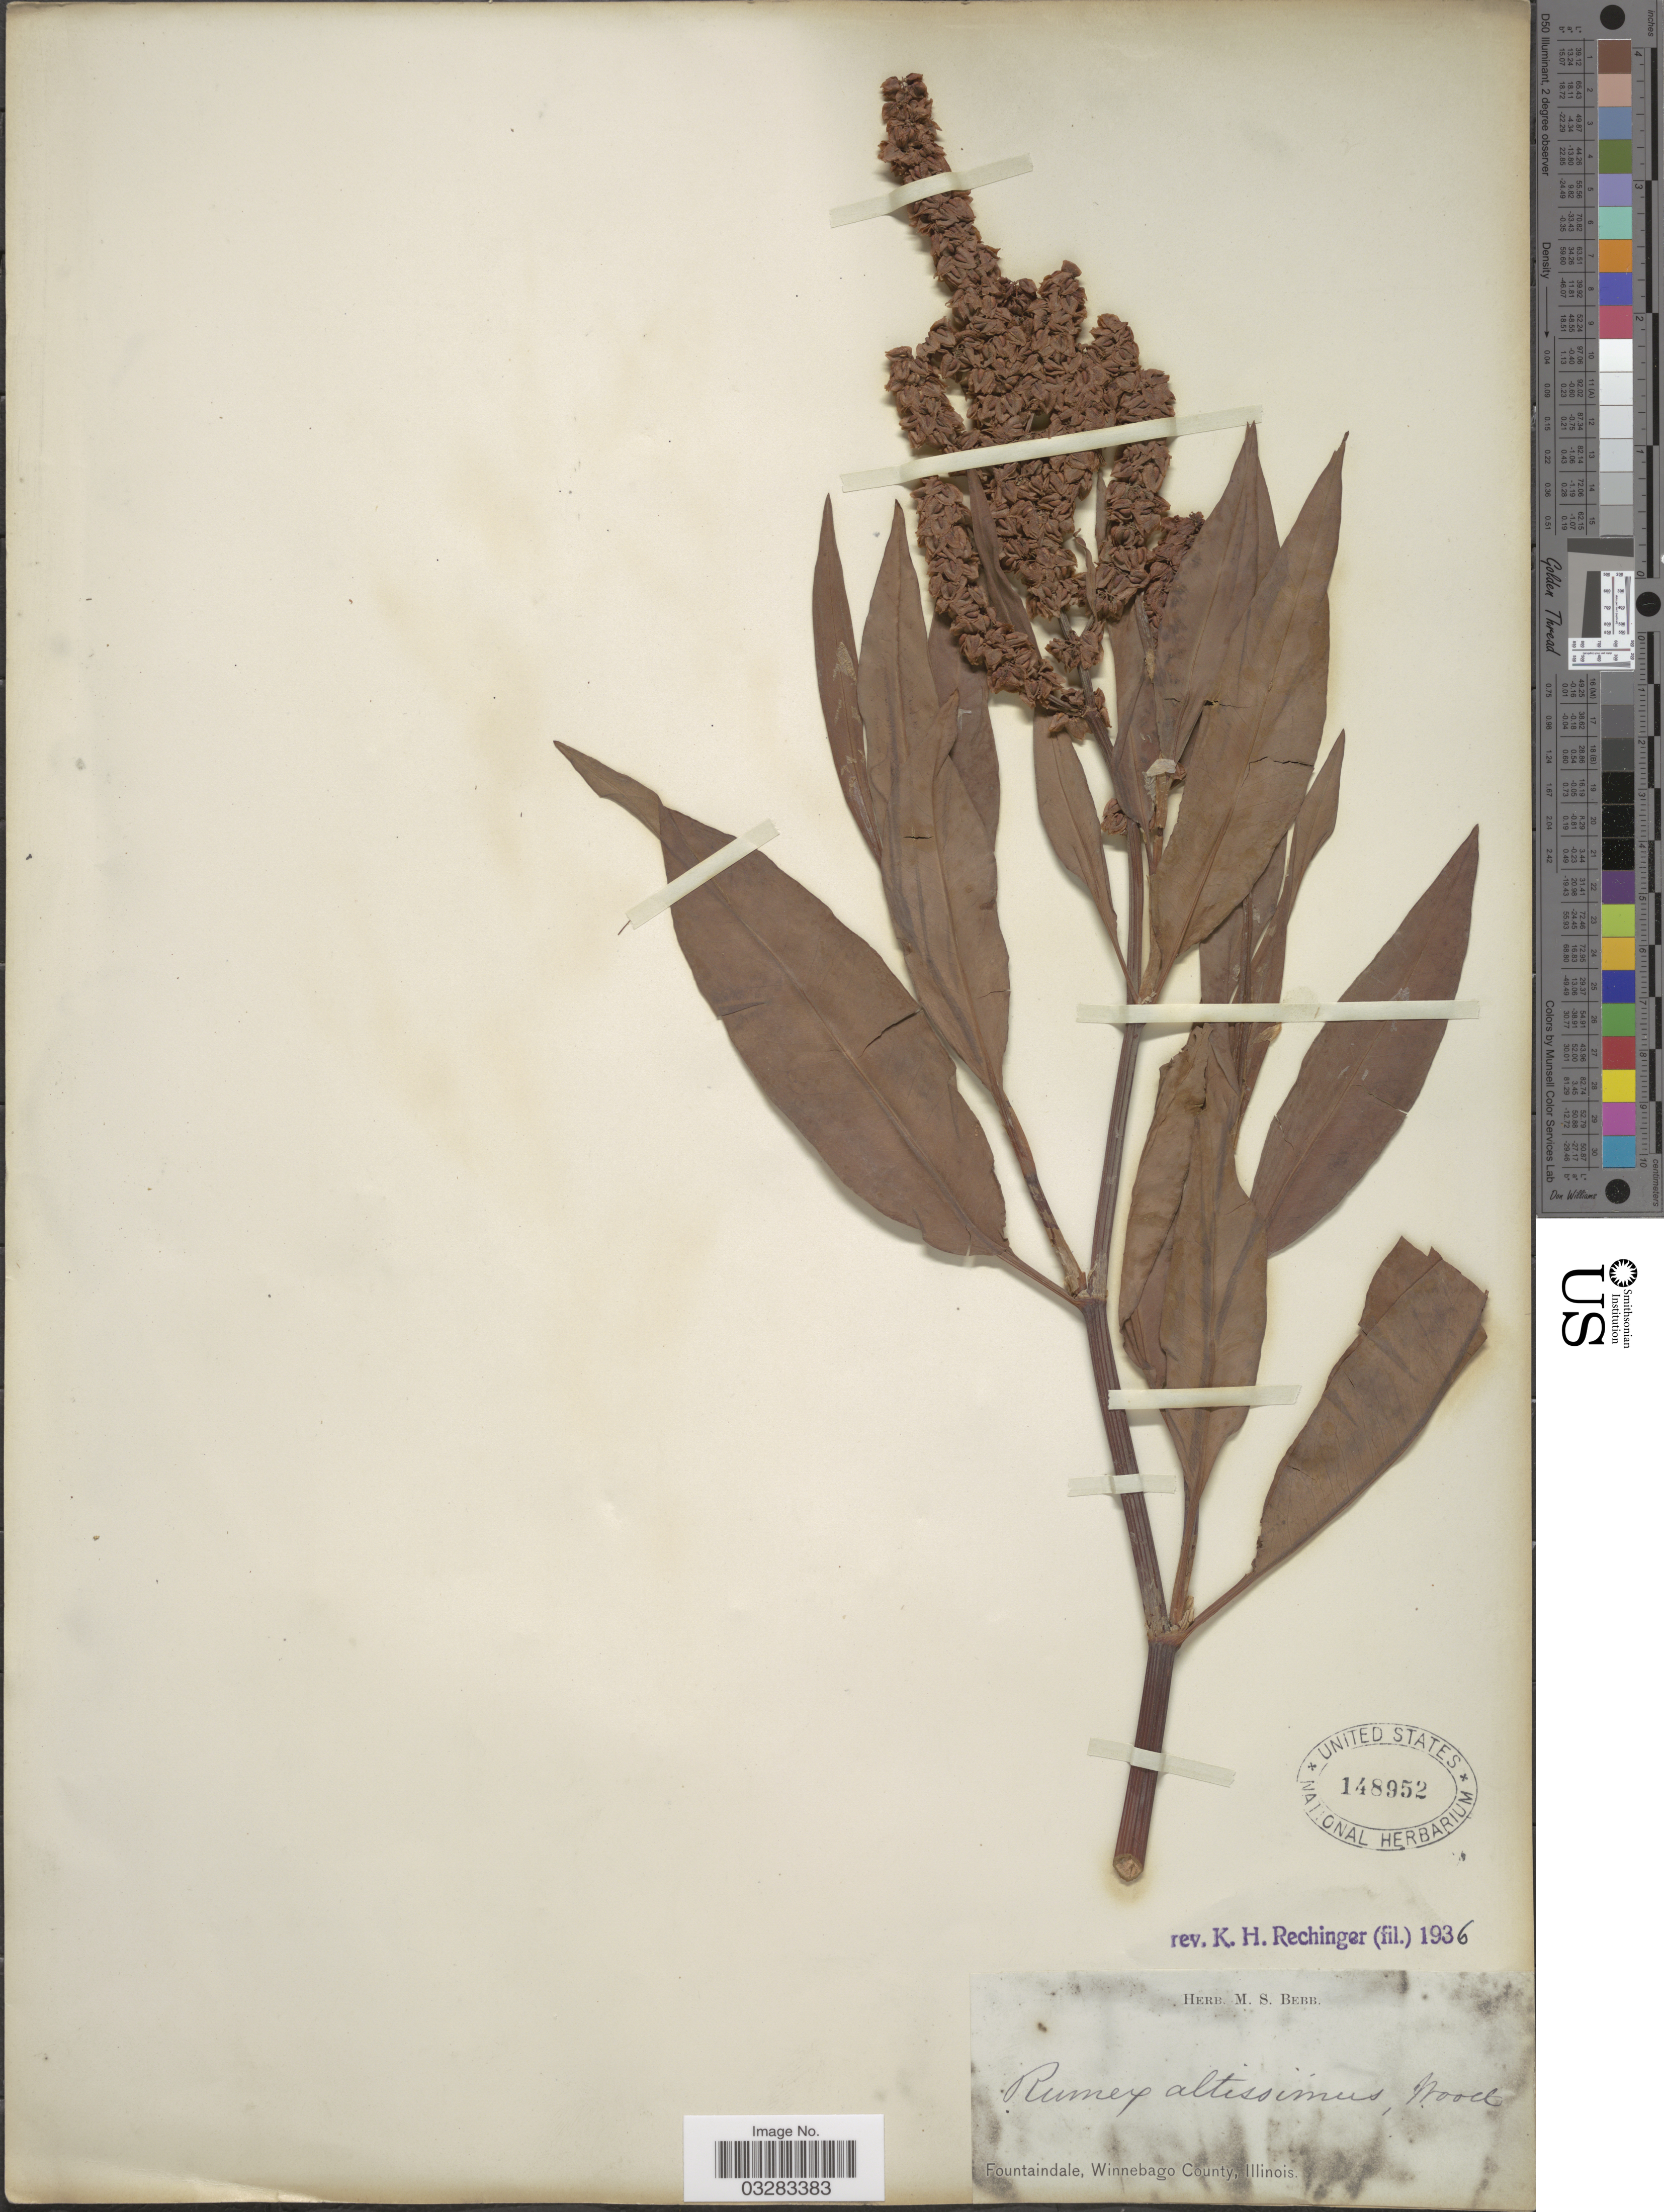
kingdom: Plantae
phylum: Tracheophyta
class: Magnoliopsida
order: Caryophyllales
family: Polygonaceae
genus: Rumex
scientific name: Rumex altissimus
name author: Alph. Wood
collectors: ex Herb. M. S. Bebb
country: United States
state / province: Illinois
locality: Foutaindale, Winnebago County.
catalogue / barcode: US 148952